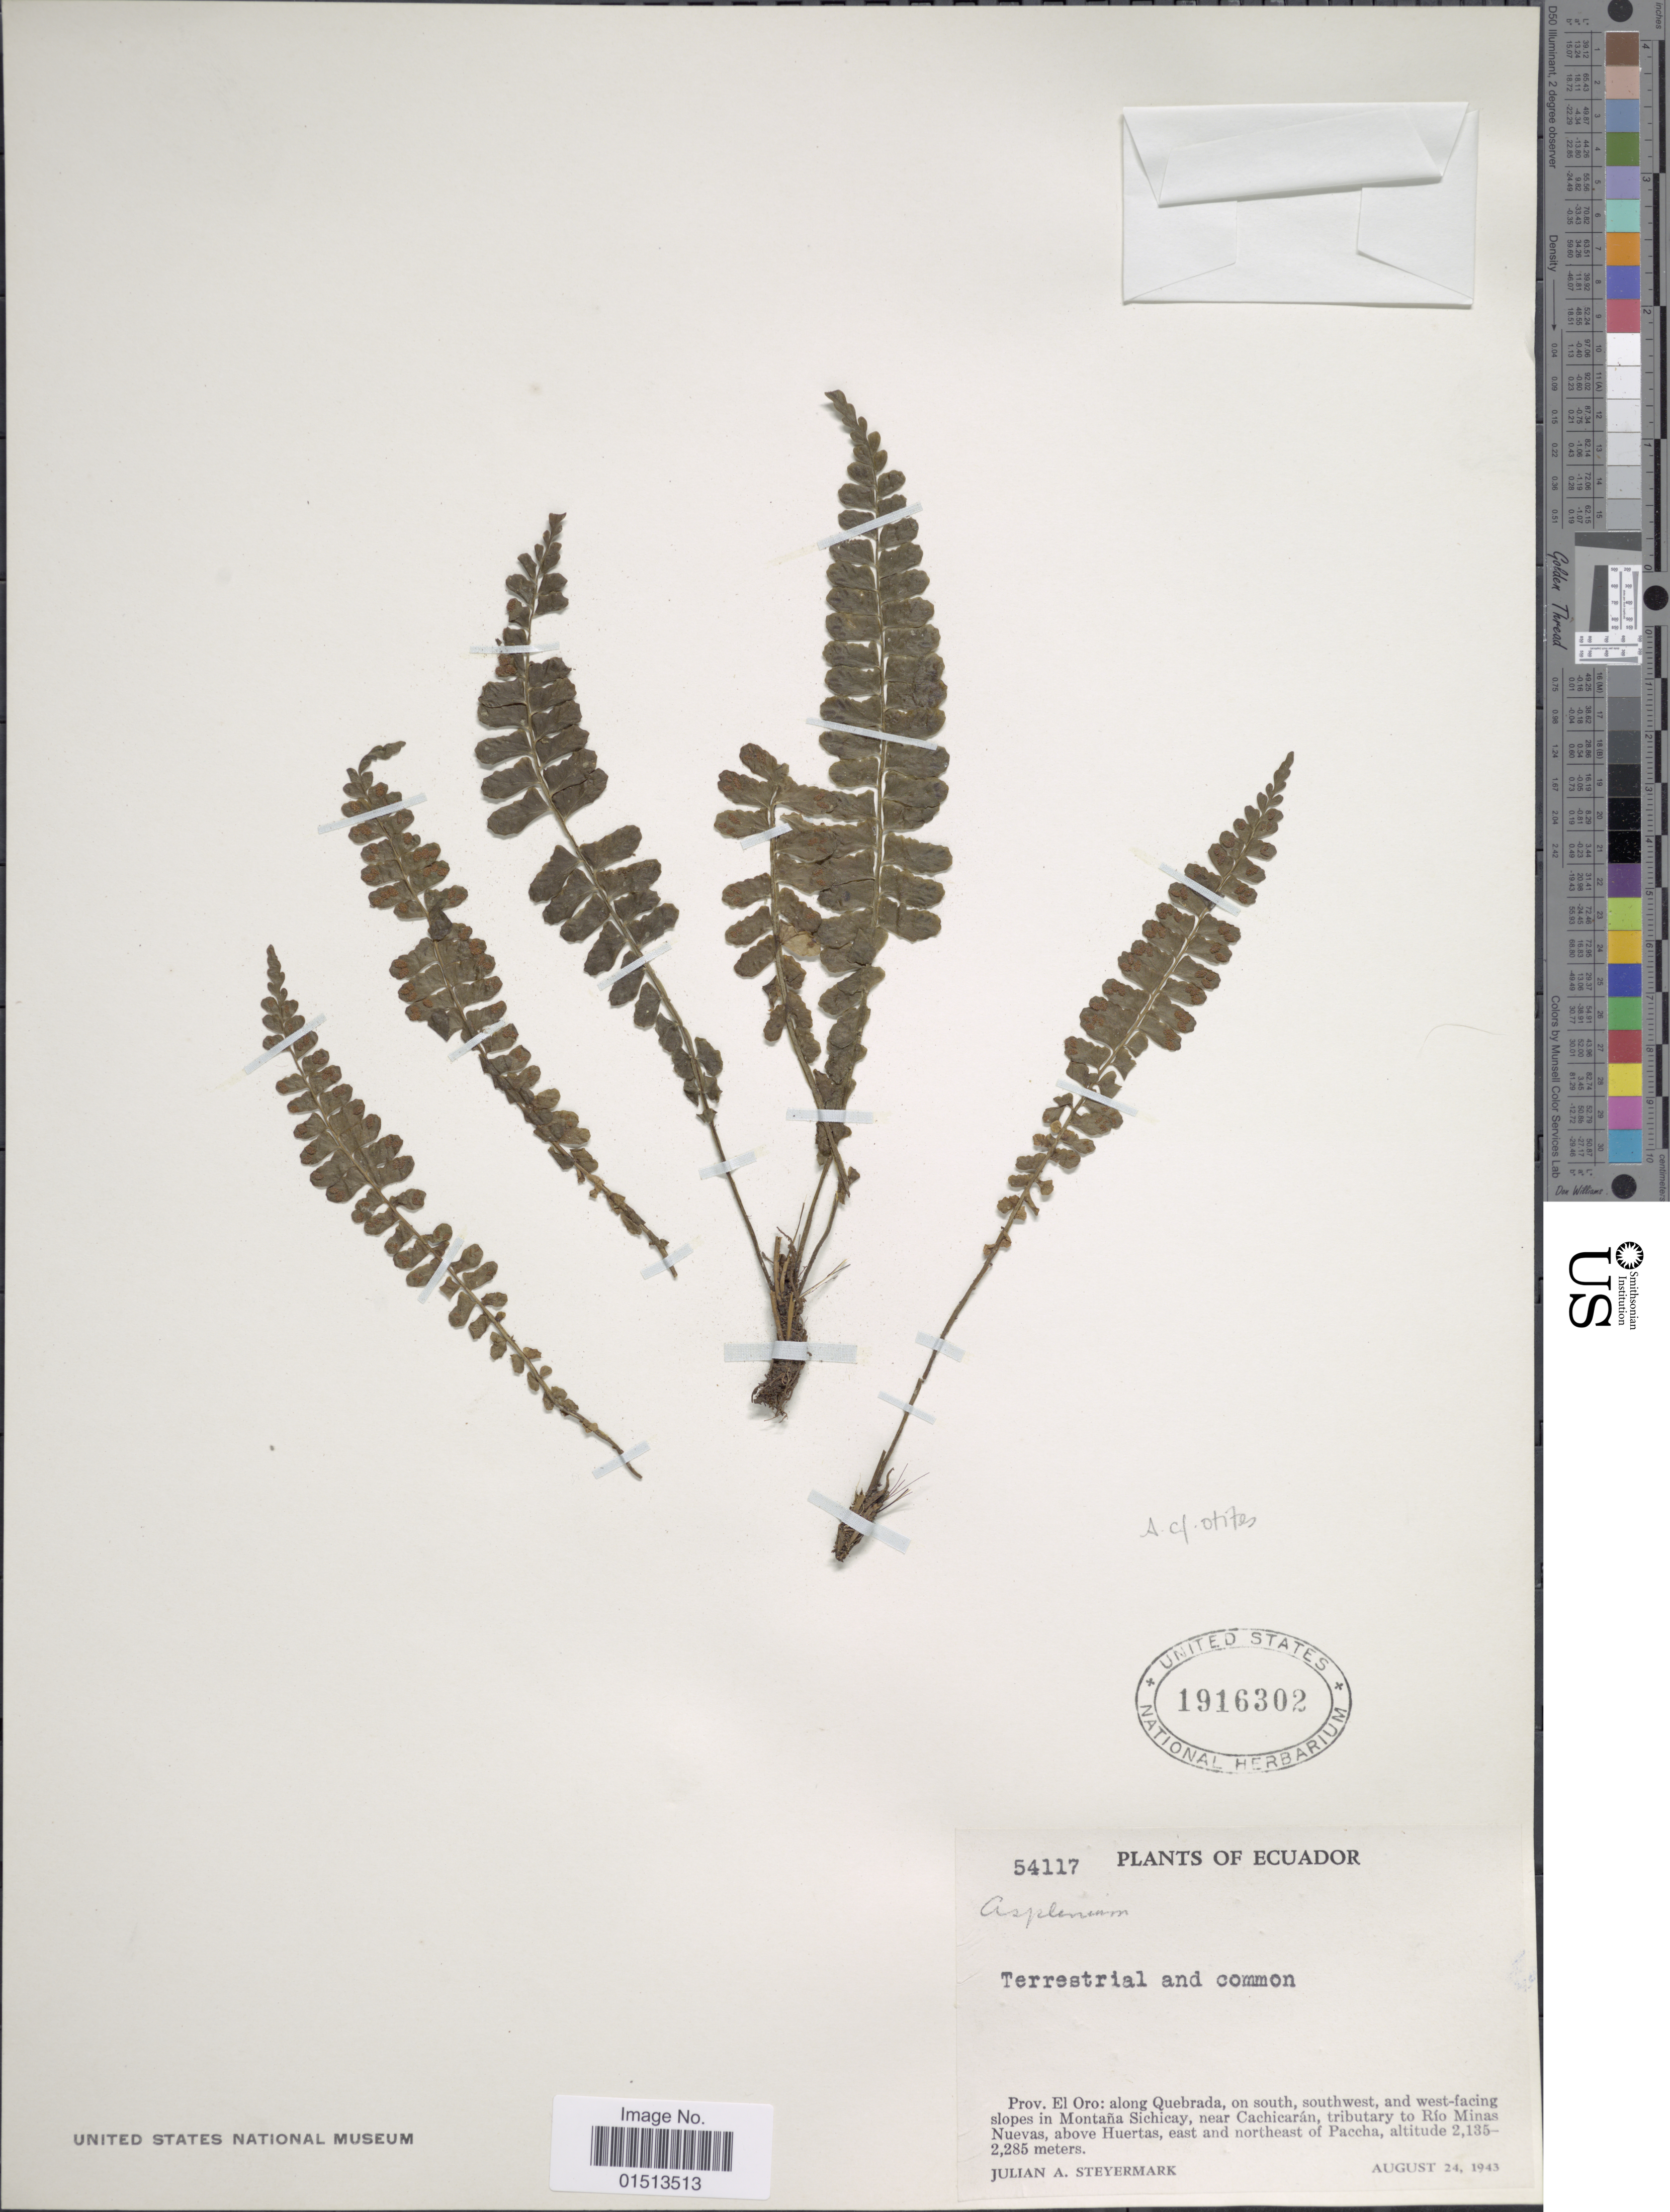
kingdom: Plantae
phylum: Tracheophyta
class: Polypodiopsida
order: Polypodiales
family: Aspleniaceae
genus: Asplenium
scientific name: Asplenium sp.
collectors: J. Steyermark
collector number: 54117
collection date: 1943-08-24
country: Ecuador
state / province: El Oro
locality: Along Quebrada, on south, southwest, and west-facing slopes in Montaña Sichicay, near Cachiearán, tributary to Rio Minas Nuevas, above Huertas, east and northeast of Paccha.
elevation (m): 2135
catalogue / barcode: US 1916302